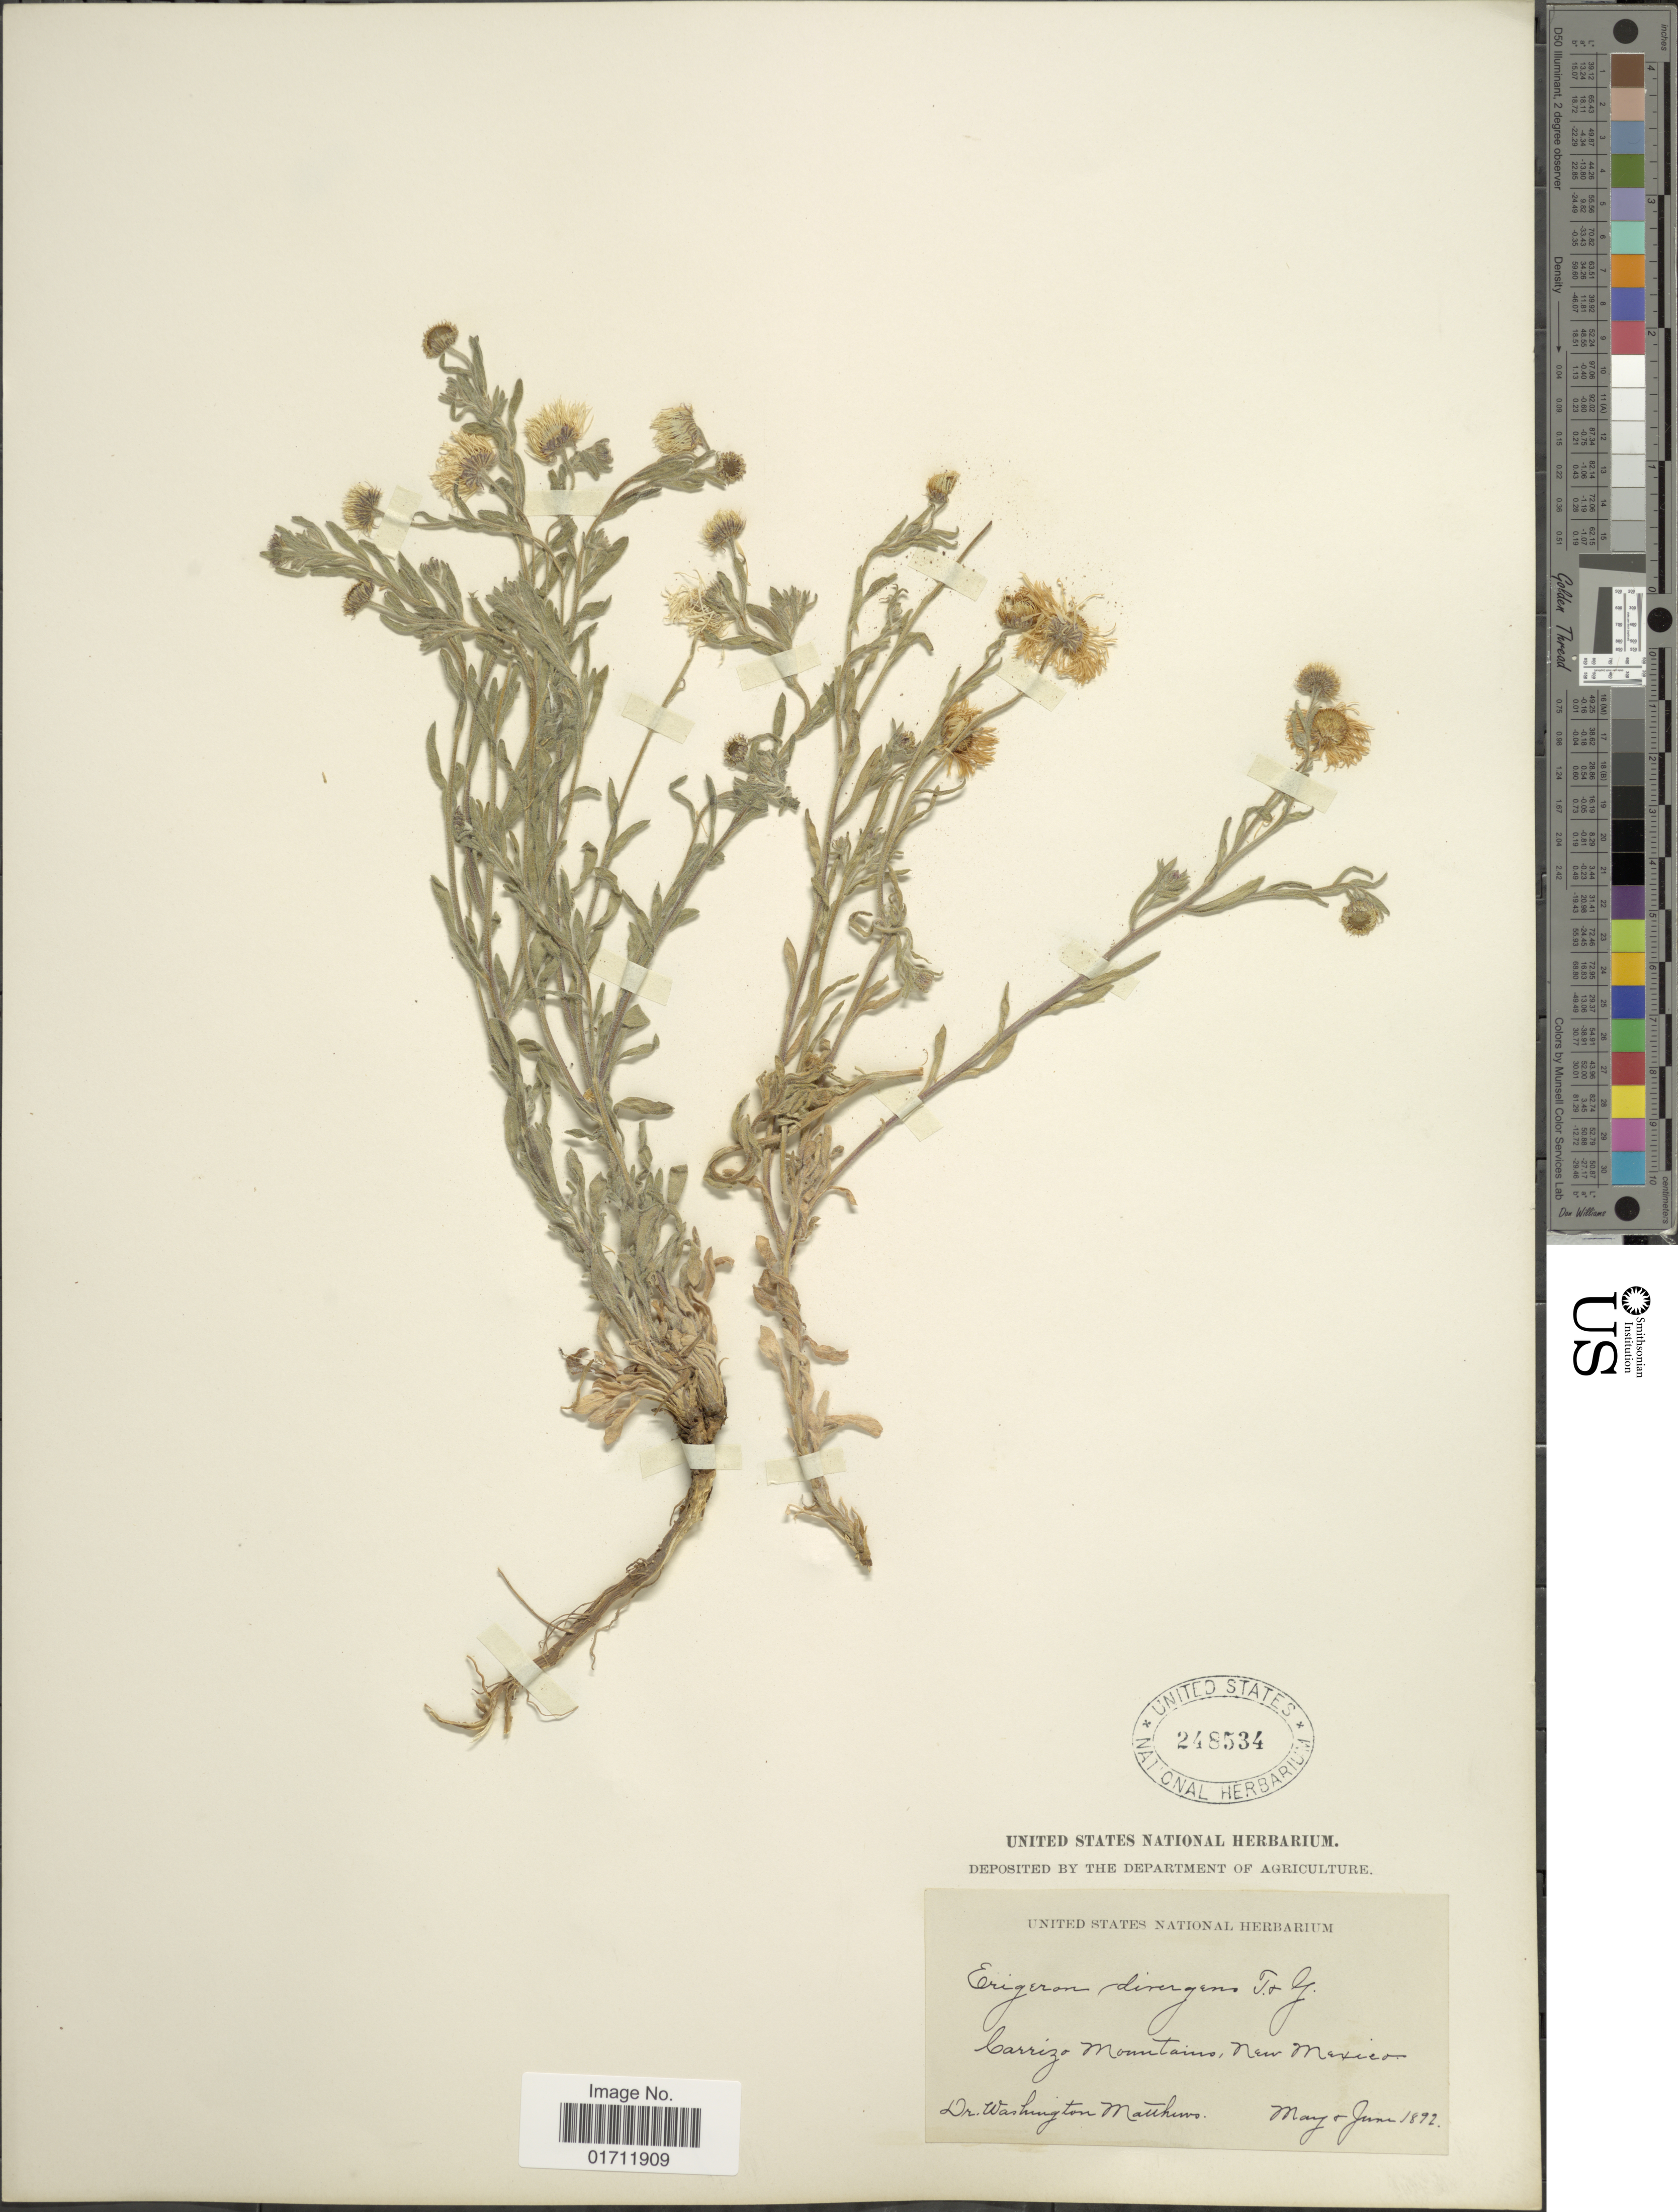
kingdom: Plantae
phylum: Tracheophyta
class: Magnoliopsida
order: Asterales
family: Asteraceae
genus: Erigeron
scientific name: Erigeron divergens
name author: Torr. & A. Gray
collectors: W. Matthews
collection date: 1892-05/1892-06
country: United States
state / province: New Mexico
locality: Carrizo Mountains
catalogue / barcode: US 248534